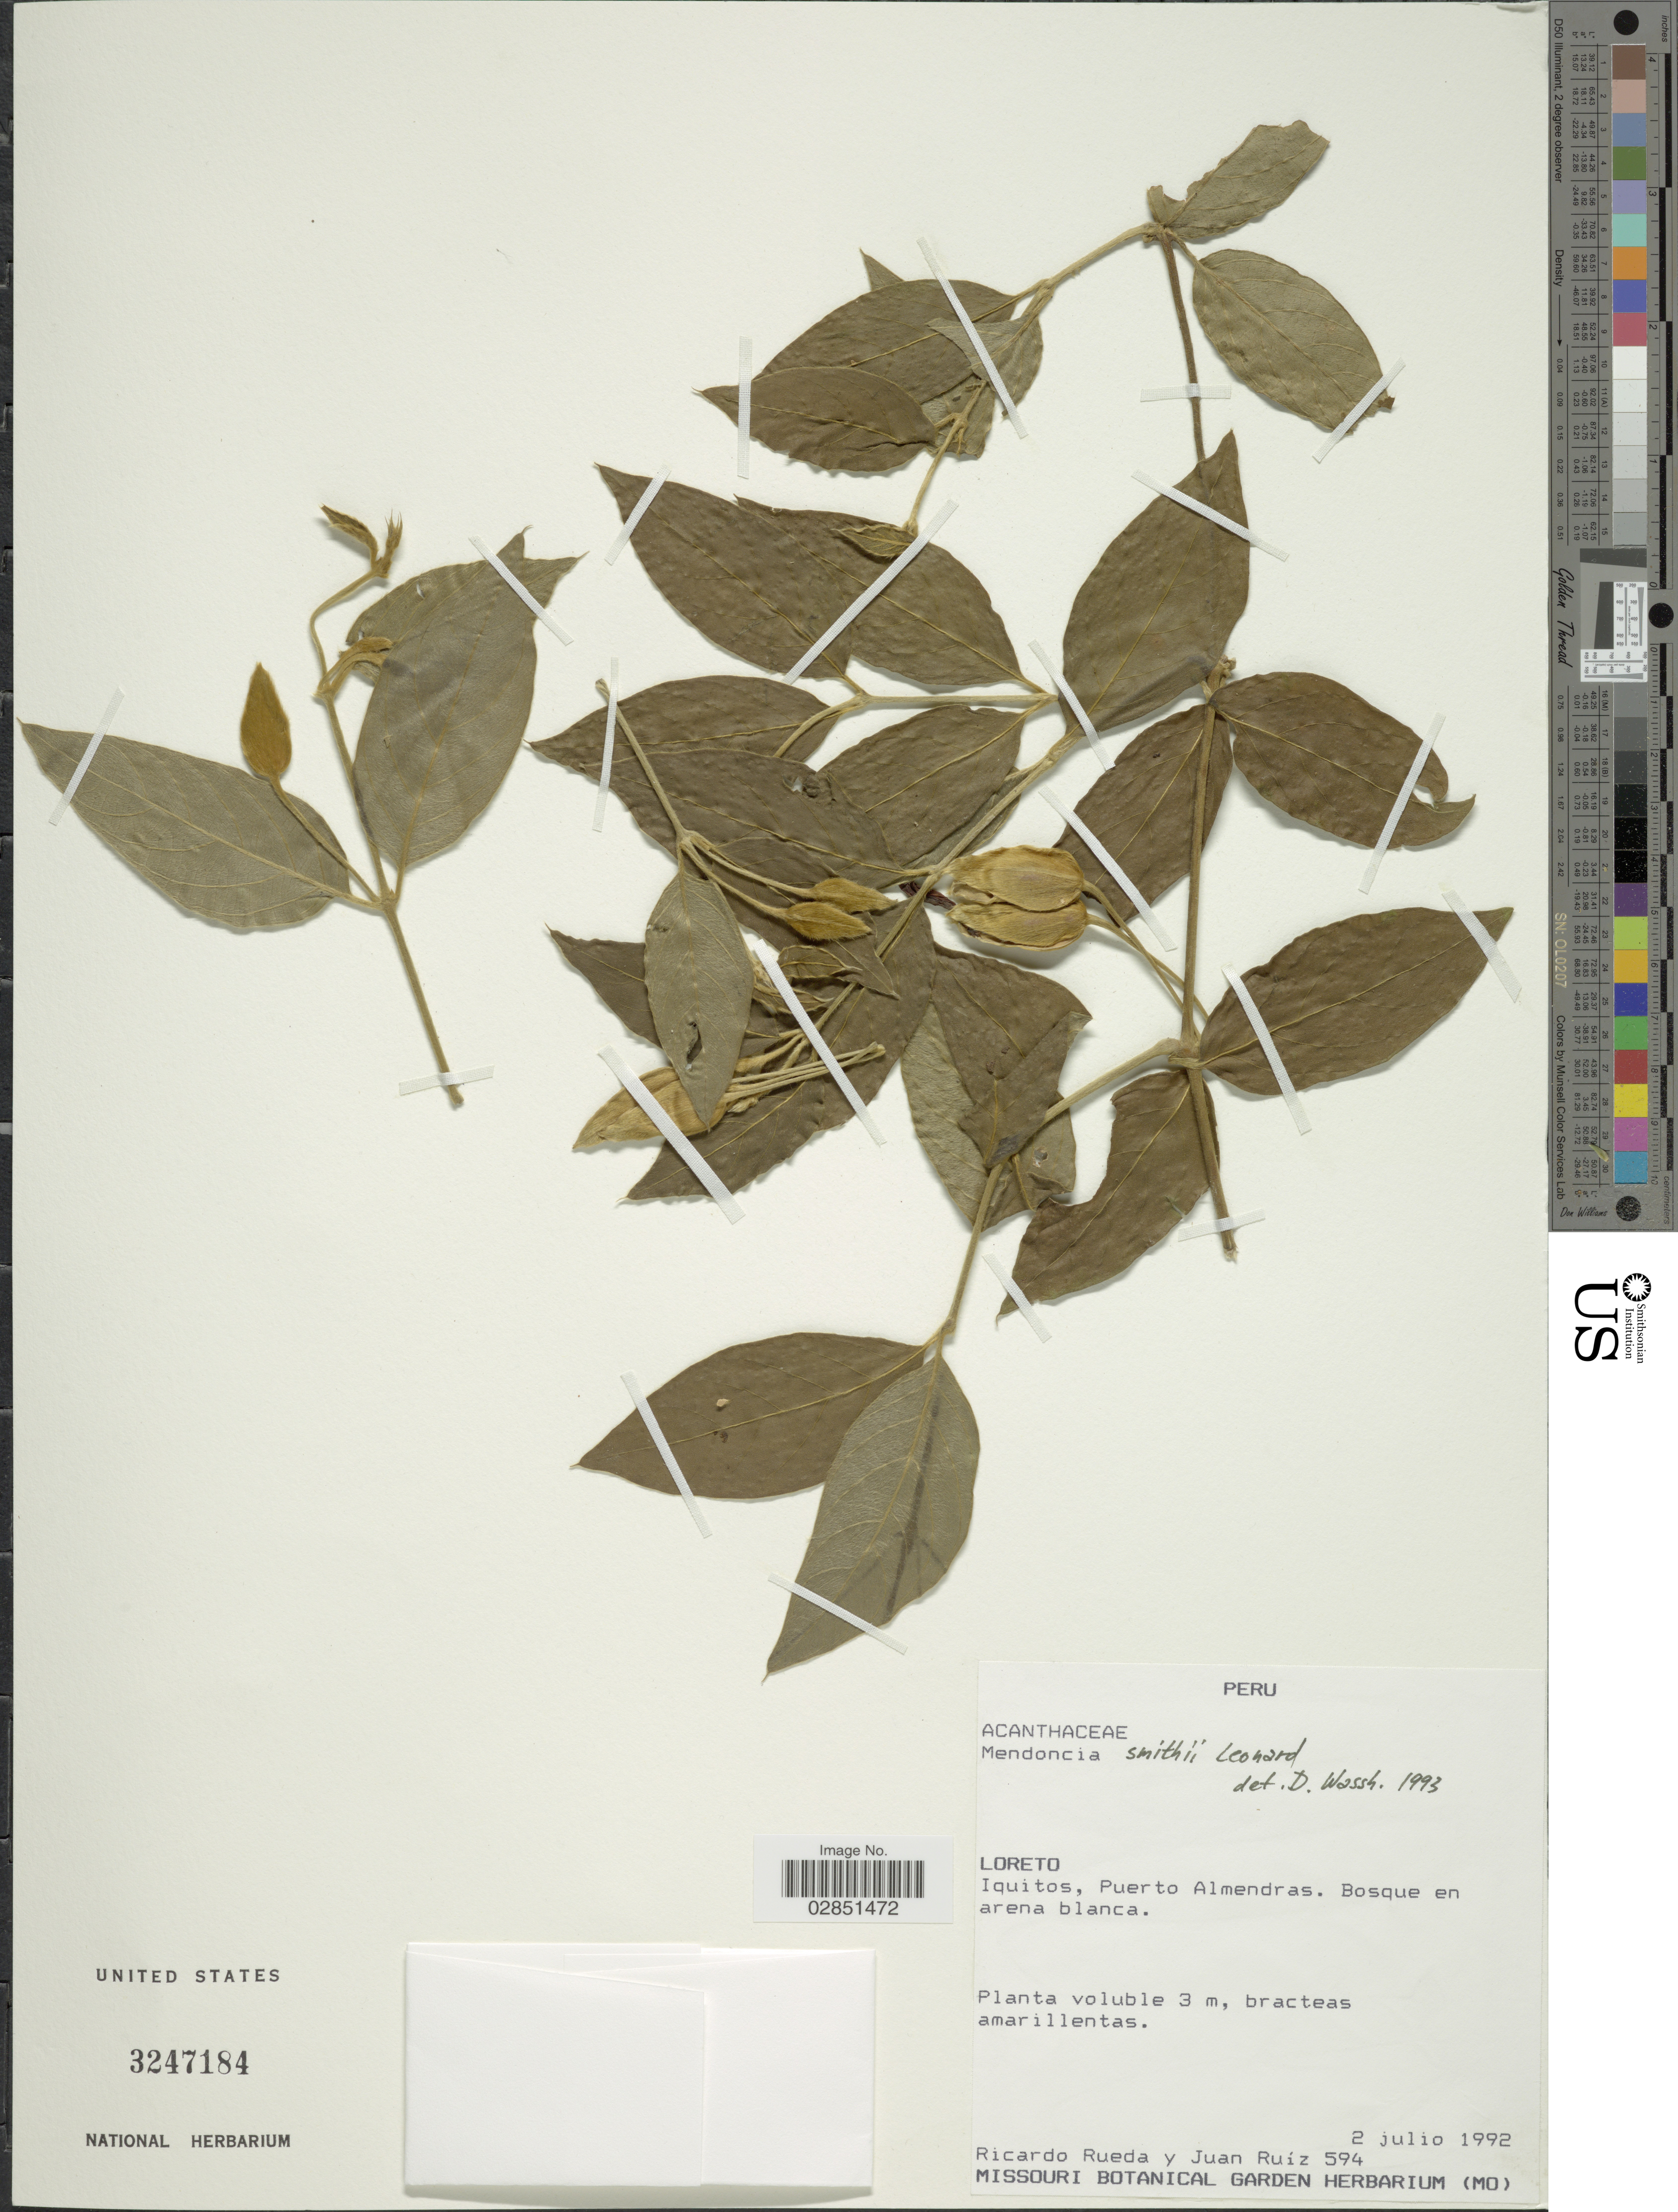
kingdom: Plantae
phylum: Tracheophyta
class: Magnoliopsida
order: Lamiales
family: Acanthaceae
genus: Mendoncia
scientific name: Mendoncia smithii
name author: Leonard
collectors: R. Rueda & J. Ruiz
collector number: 594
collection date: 1992-07-02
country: Peru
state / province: Loreto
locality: Iquitos, Puerto Almendras.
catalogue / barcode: US 3247184